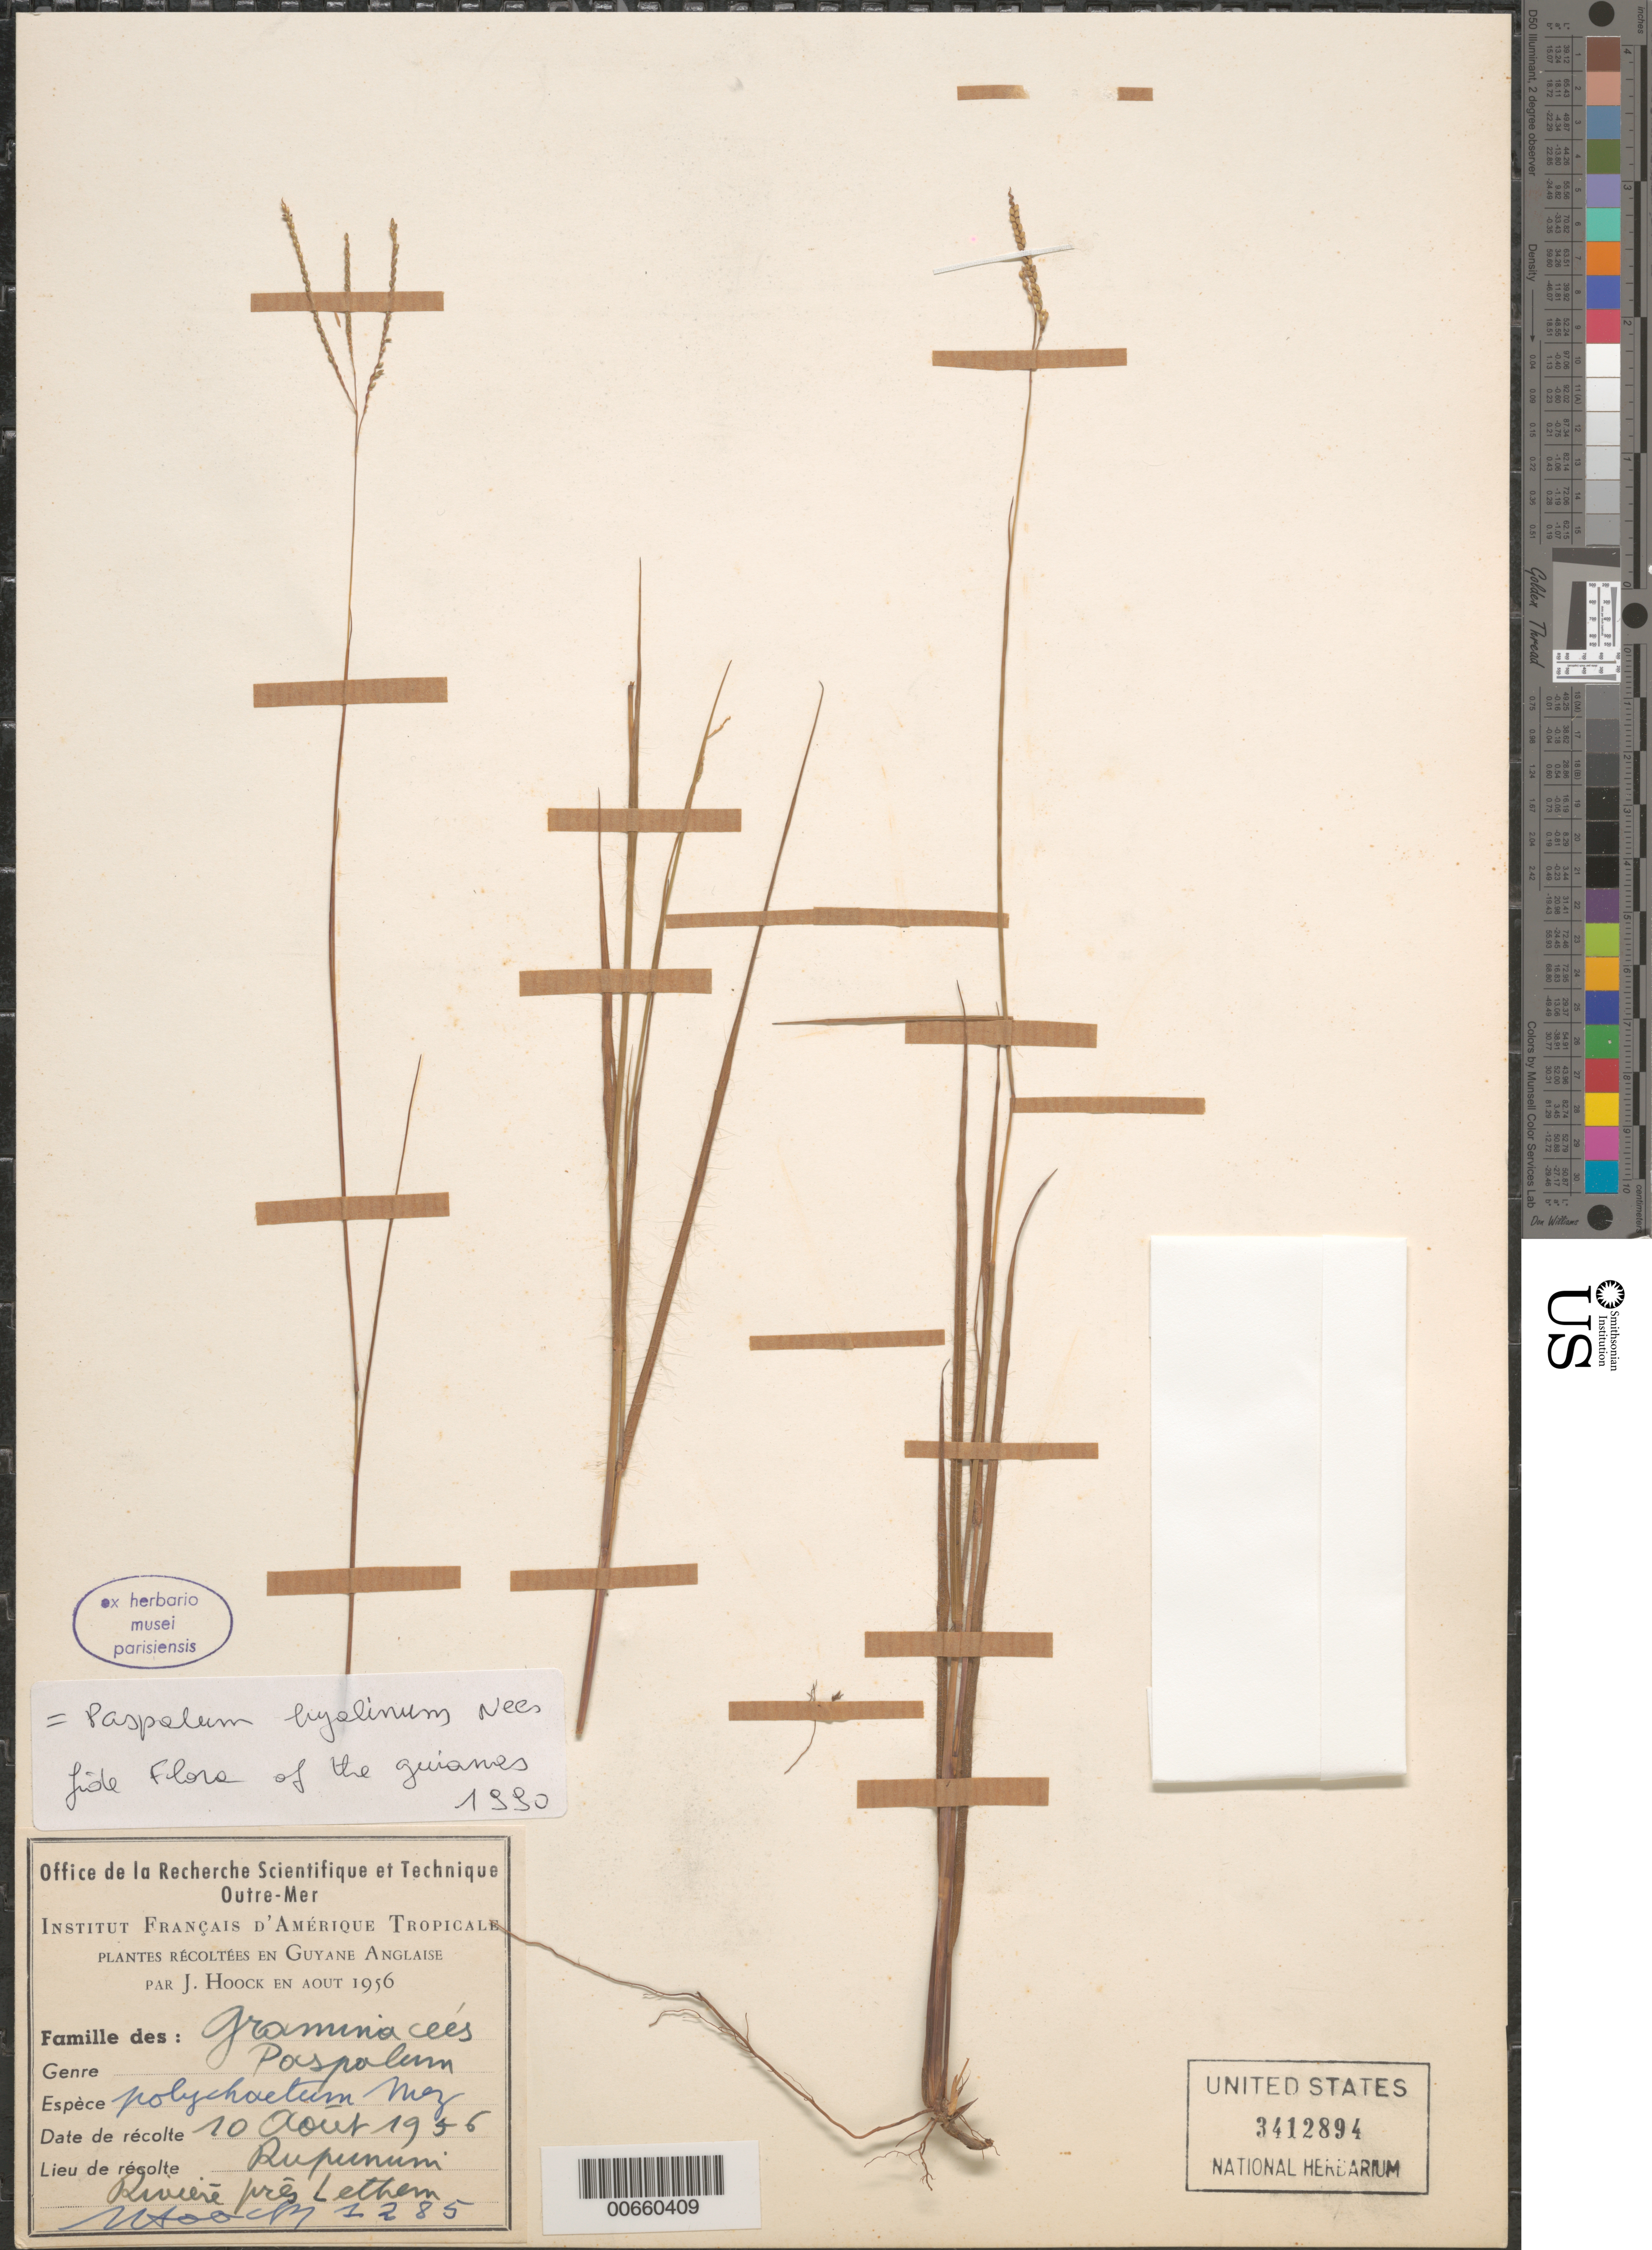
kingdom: Plantae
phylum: Tracheophyta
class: Liliopsida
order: Poales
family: Poaceae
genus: Paspalum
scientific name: Paspalum hyalinum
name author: Nees ex Trin.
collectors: J. Hoock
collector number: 1285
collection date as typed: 10-Aug-56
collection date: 1956-08-10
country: Guyana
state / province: U. Takutu-U. Essequibo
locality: Rupununi, Rivière pres Lethem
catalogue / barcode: US 3412894